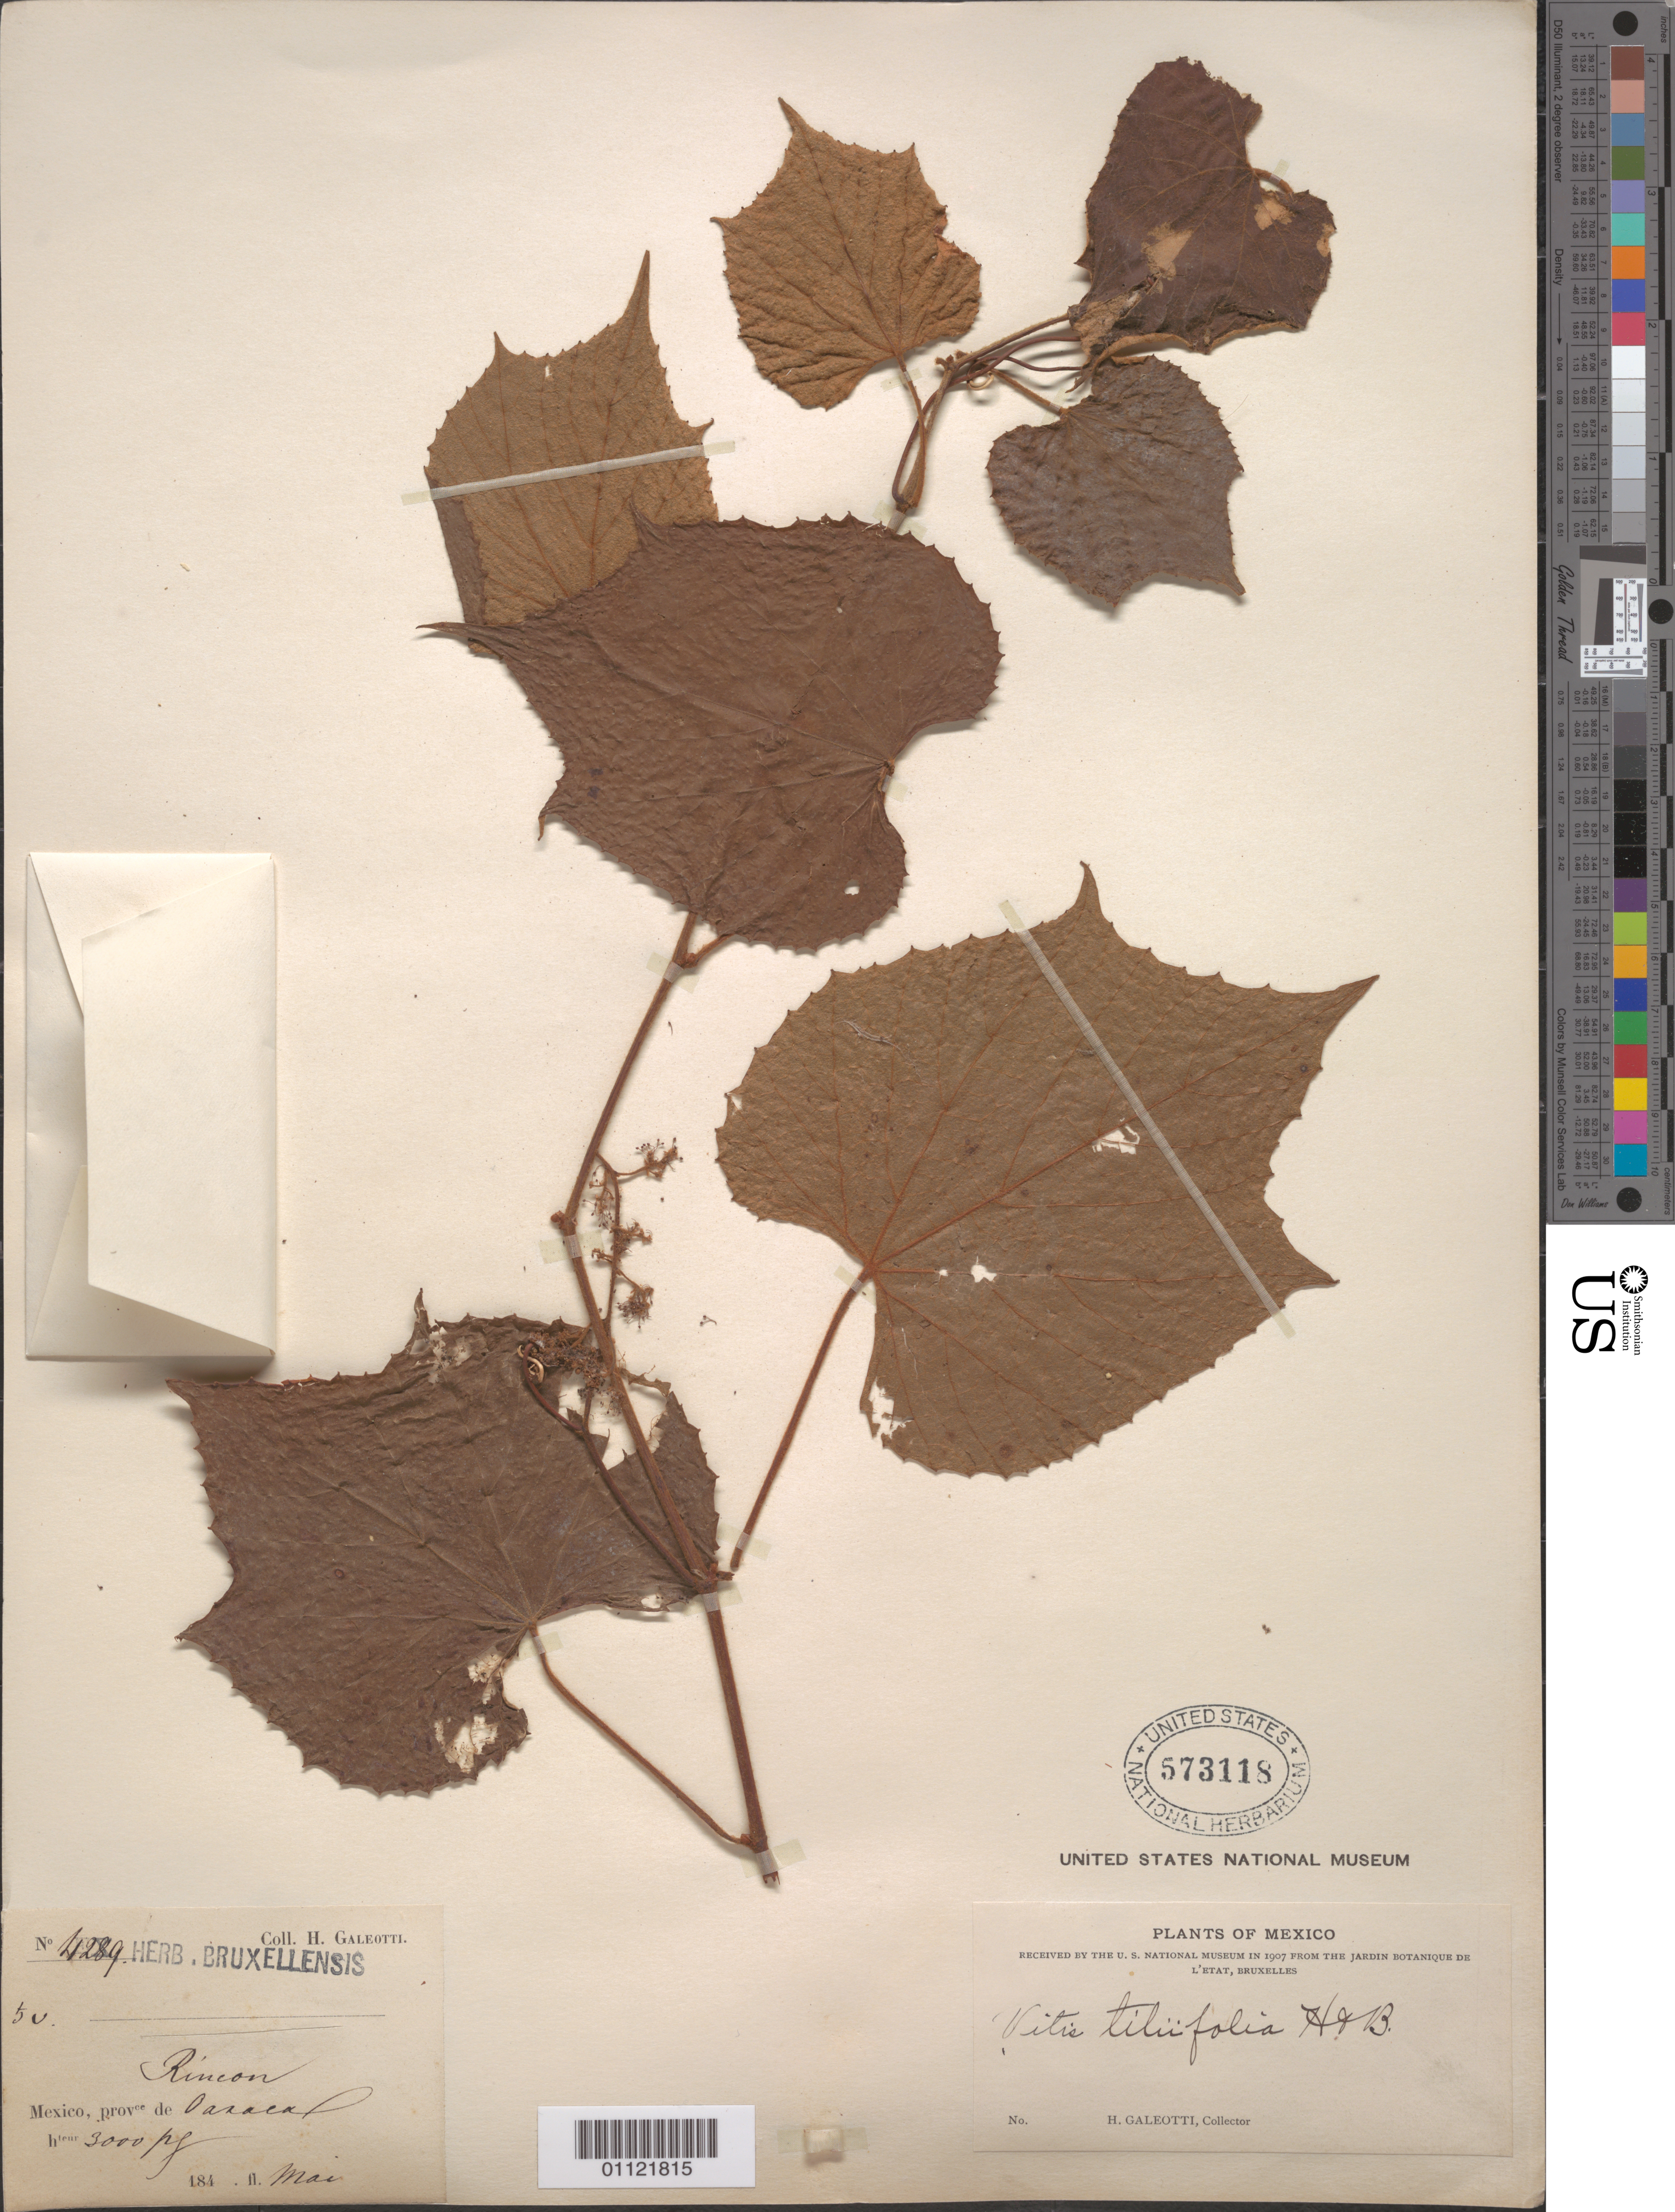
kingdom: Plantae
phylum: Tracheophyta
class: Magnoliopsida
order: Vitales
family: Vitaceae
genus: Vitis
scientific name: Vitis tiliifolia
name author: Humb. & Bonpl. ex Schult.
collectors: H. G. Galeotti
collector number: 4289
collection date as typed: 184-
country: Mexico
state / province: Oaxaca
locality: Rincon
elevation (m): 914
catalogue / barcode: US 573118